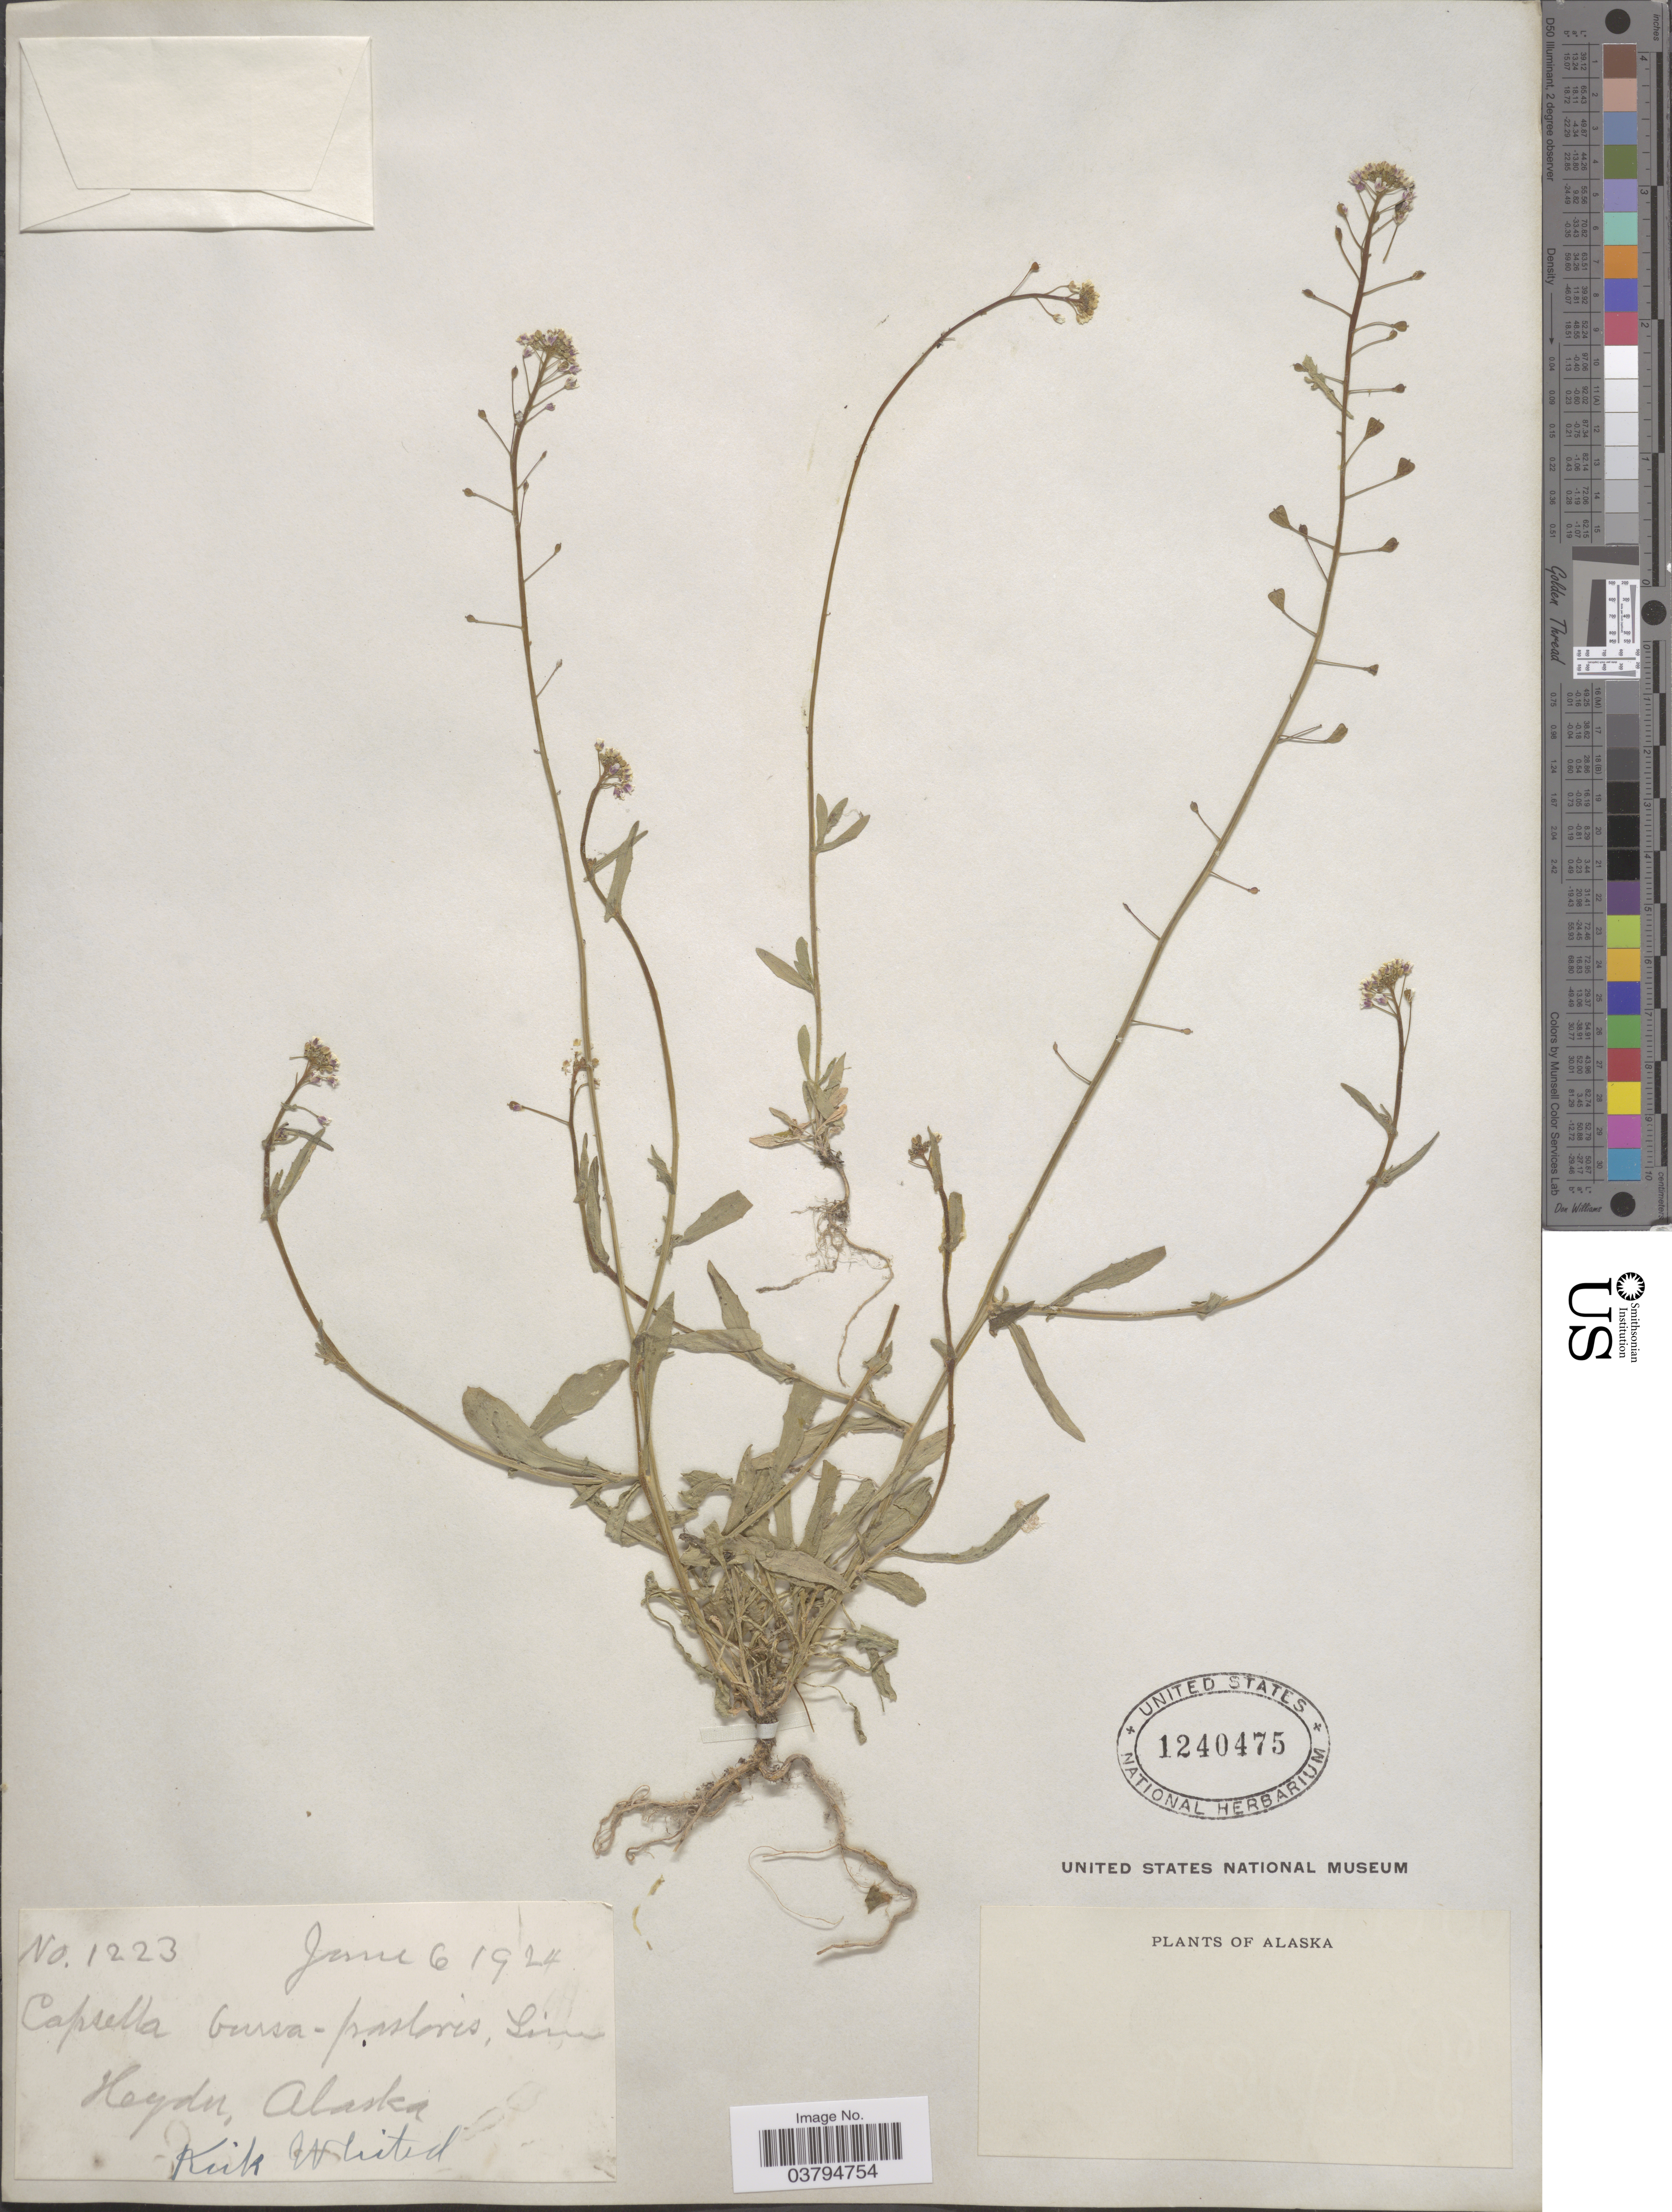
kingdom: Plantae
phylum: Tracheophyta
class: Magnoliopsida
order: Brassicales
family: Brassicaceae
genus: Capsella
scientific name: Capsella bursa-pastoris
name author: (L.) Medik.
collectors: K. Whited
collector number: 1223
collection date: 1924-06-06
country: United States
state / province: Alaska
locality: Hayden.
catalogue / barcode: US 1240475